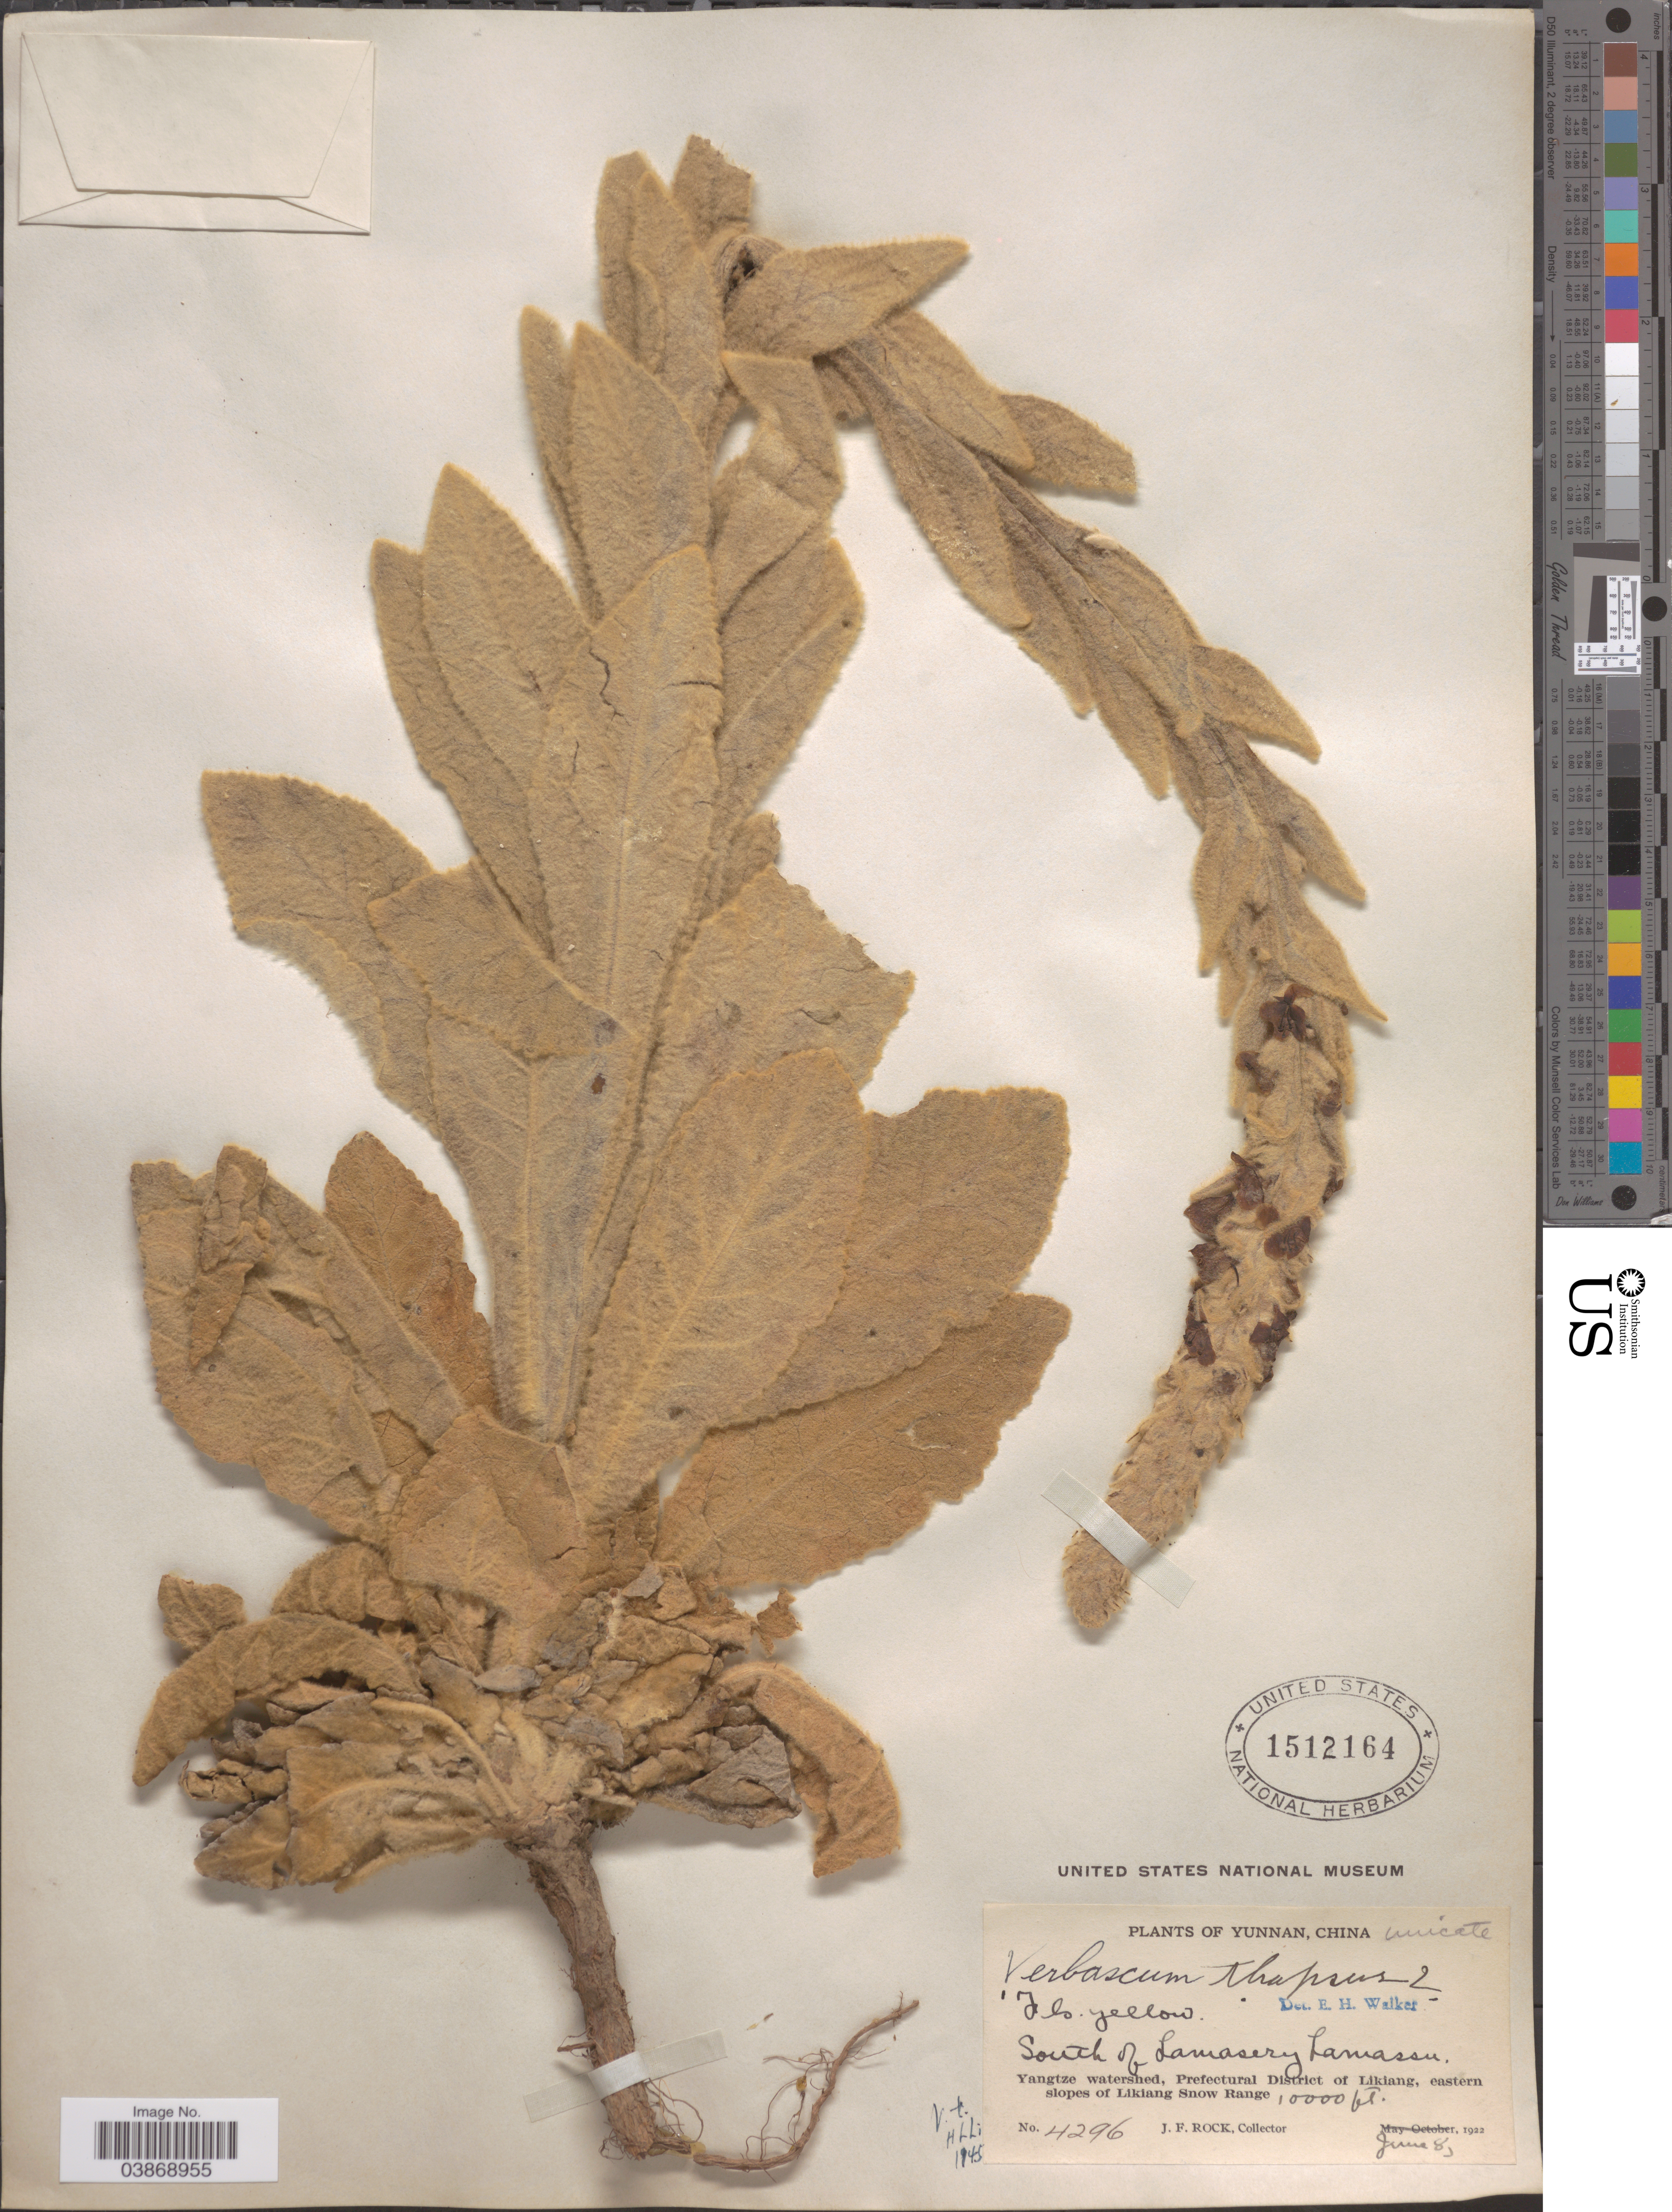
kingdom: Plantae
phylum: Tracheophyta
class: Magnoliopsida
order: Lamiales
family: Scrophulariaceae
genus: Verbascum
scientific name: Verbascum thapsus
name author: L.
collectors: J. Rock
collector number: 4296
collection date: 1922-06-08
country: China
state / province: Yunnan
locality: South of Lamasery Lamassu. Yangtze watershed, Prefectural District of Likiang, eastern slopes of Likiang Snow Range.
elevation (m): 3048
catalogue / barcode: US 1512164